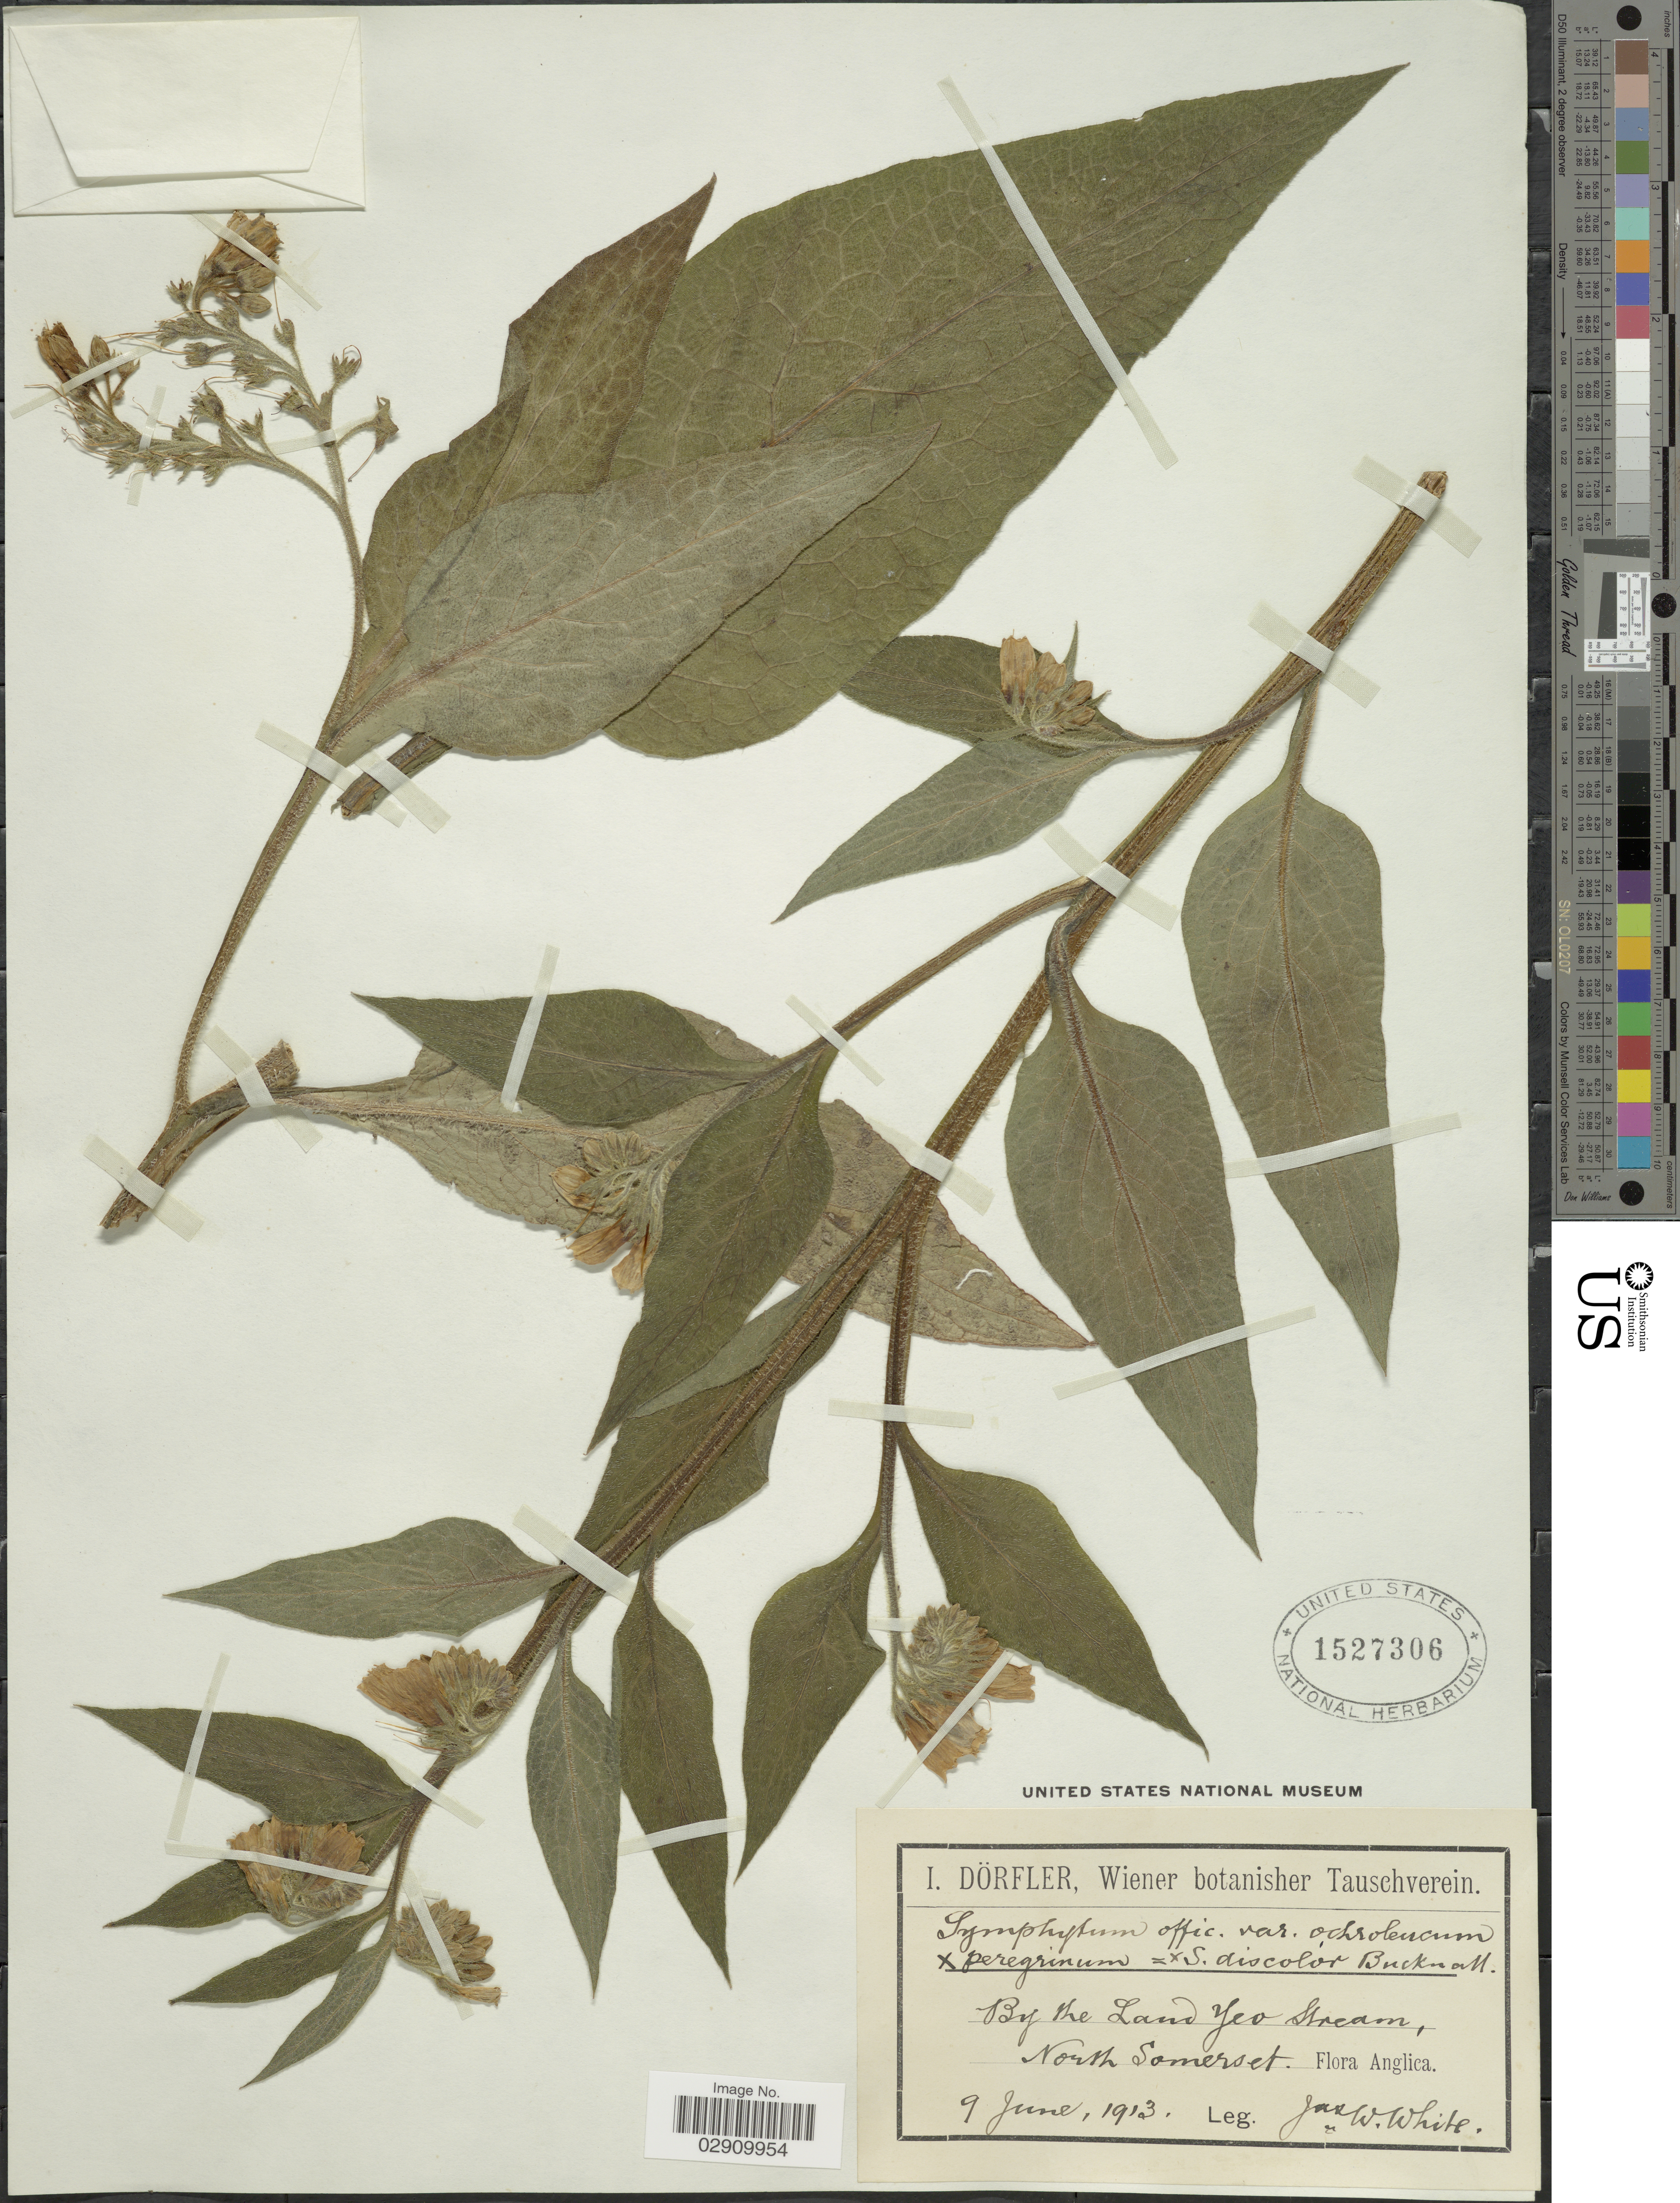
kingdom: Plantae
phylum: Tracheophyta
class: Magnoliopsida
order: Boraginales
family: Boraginaceae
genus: Symphytum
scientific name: Symphytum officinale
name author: L.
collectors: W. White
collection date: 1913-06-09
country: Bermuda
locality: By the land Yeo Stream, North Somerset, Angelica.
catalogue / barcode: US 1527306